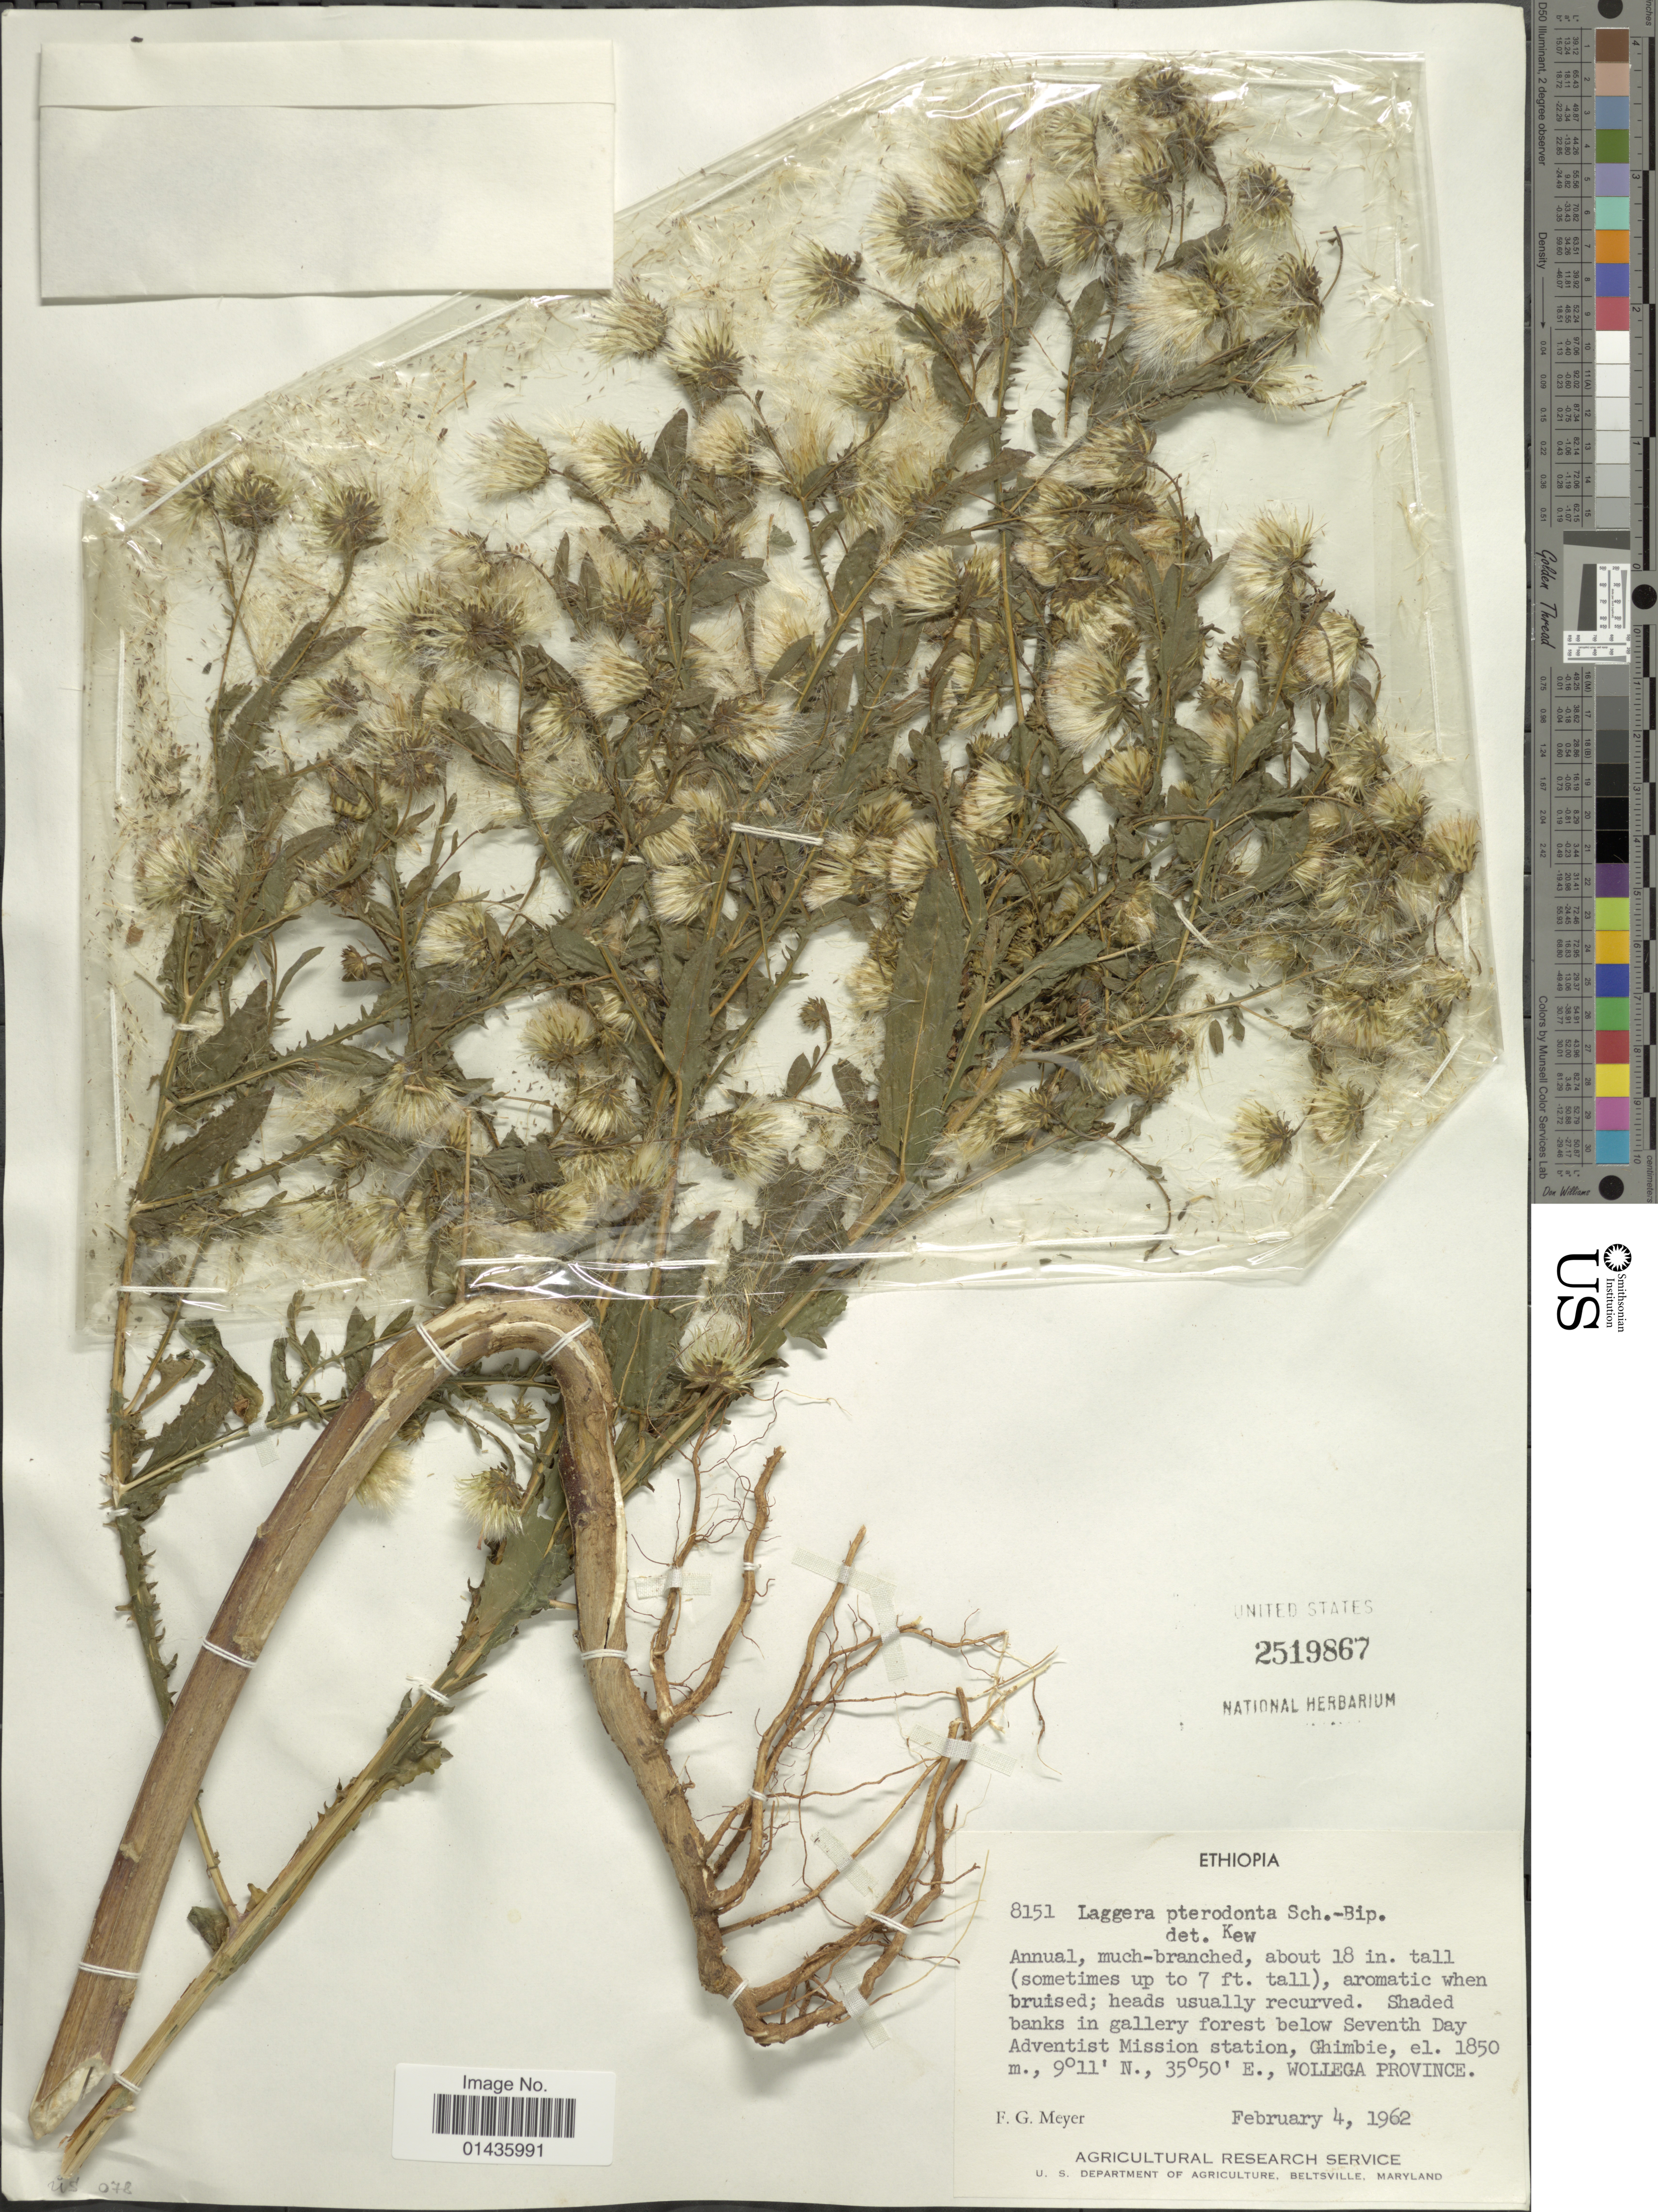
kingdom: Plantae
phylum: Tracheophyta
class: Magnoliopsida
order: Asterales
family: Asteraceae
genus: Laggera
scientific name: Laggera perrottetiana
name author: DC.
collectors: F. G. Meyer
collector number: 8151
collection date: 1962-02-04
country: Ethiopia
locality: Below Seventh Day Adventist Mission station, Ghimbie, Wollega Province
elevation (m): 1850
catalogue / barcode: US 2519867